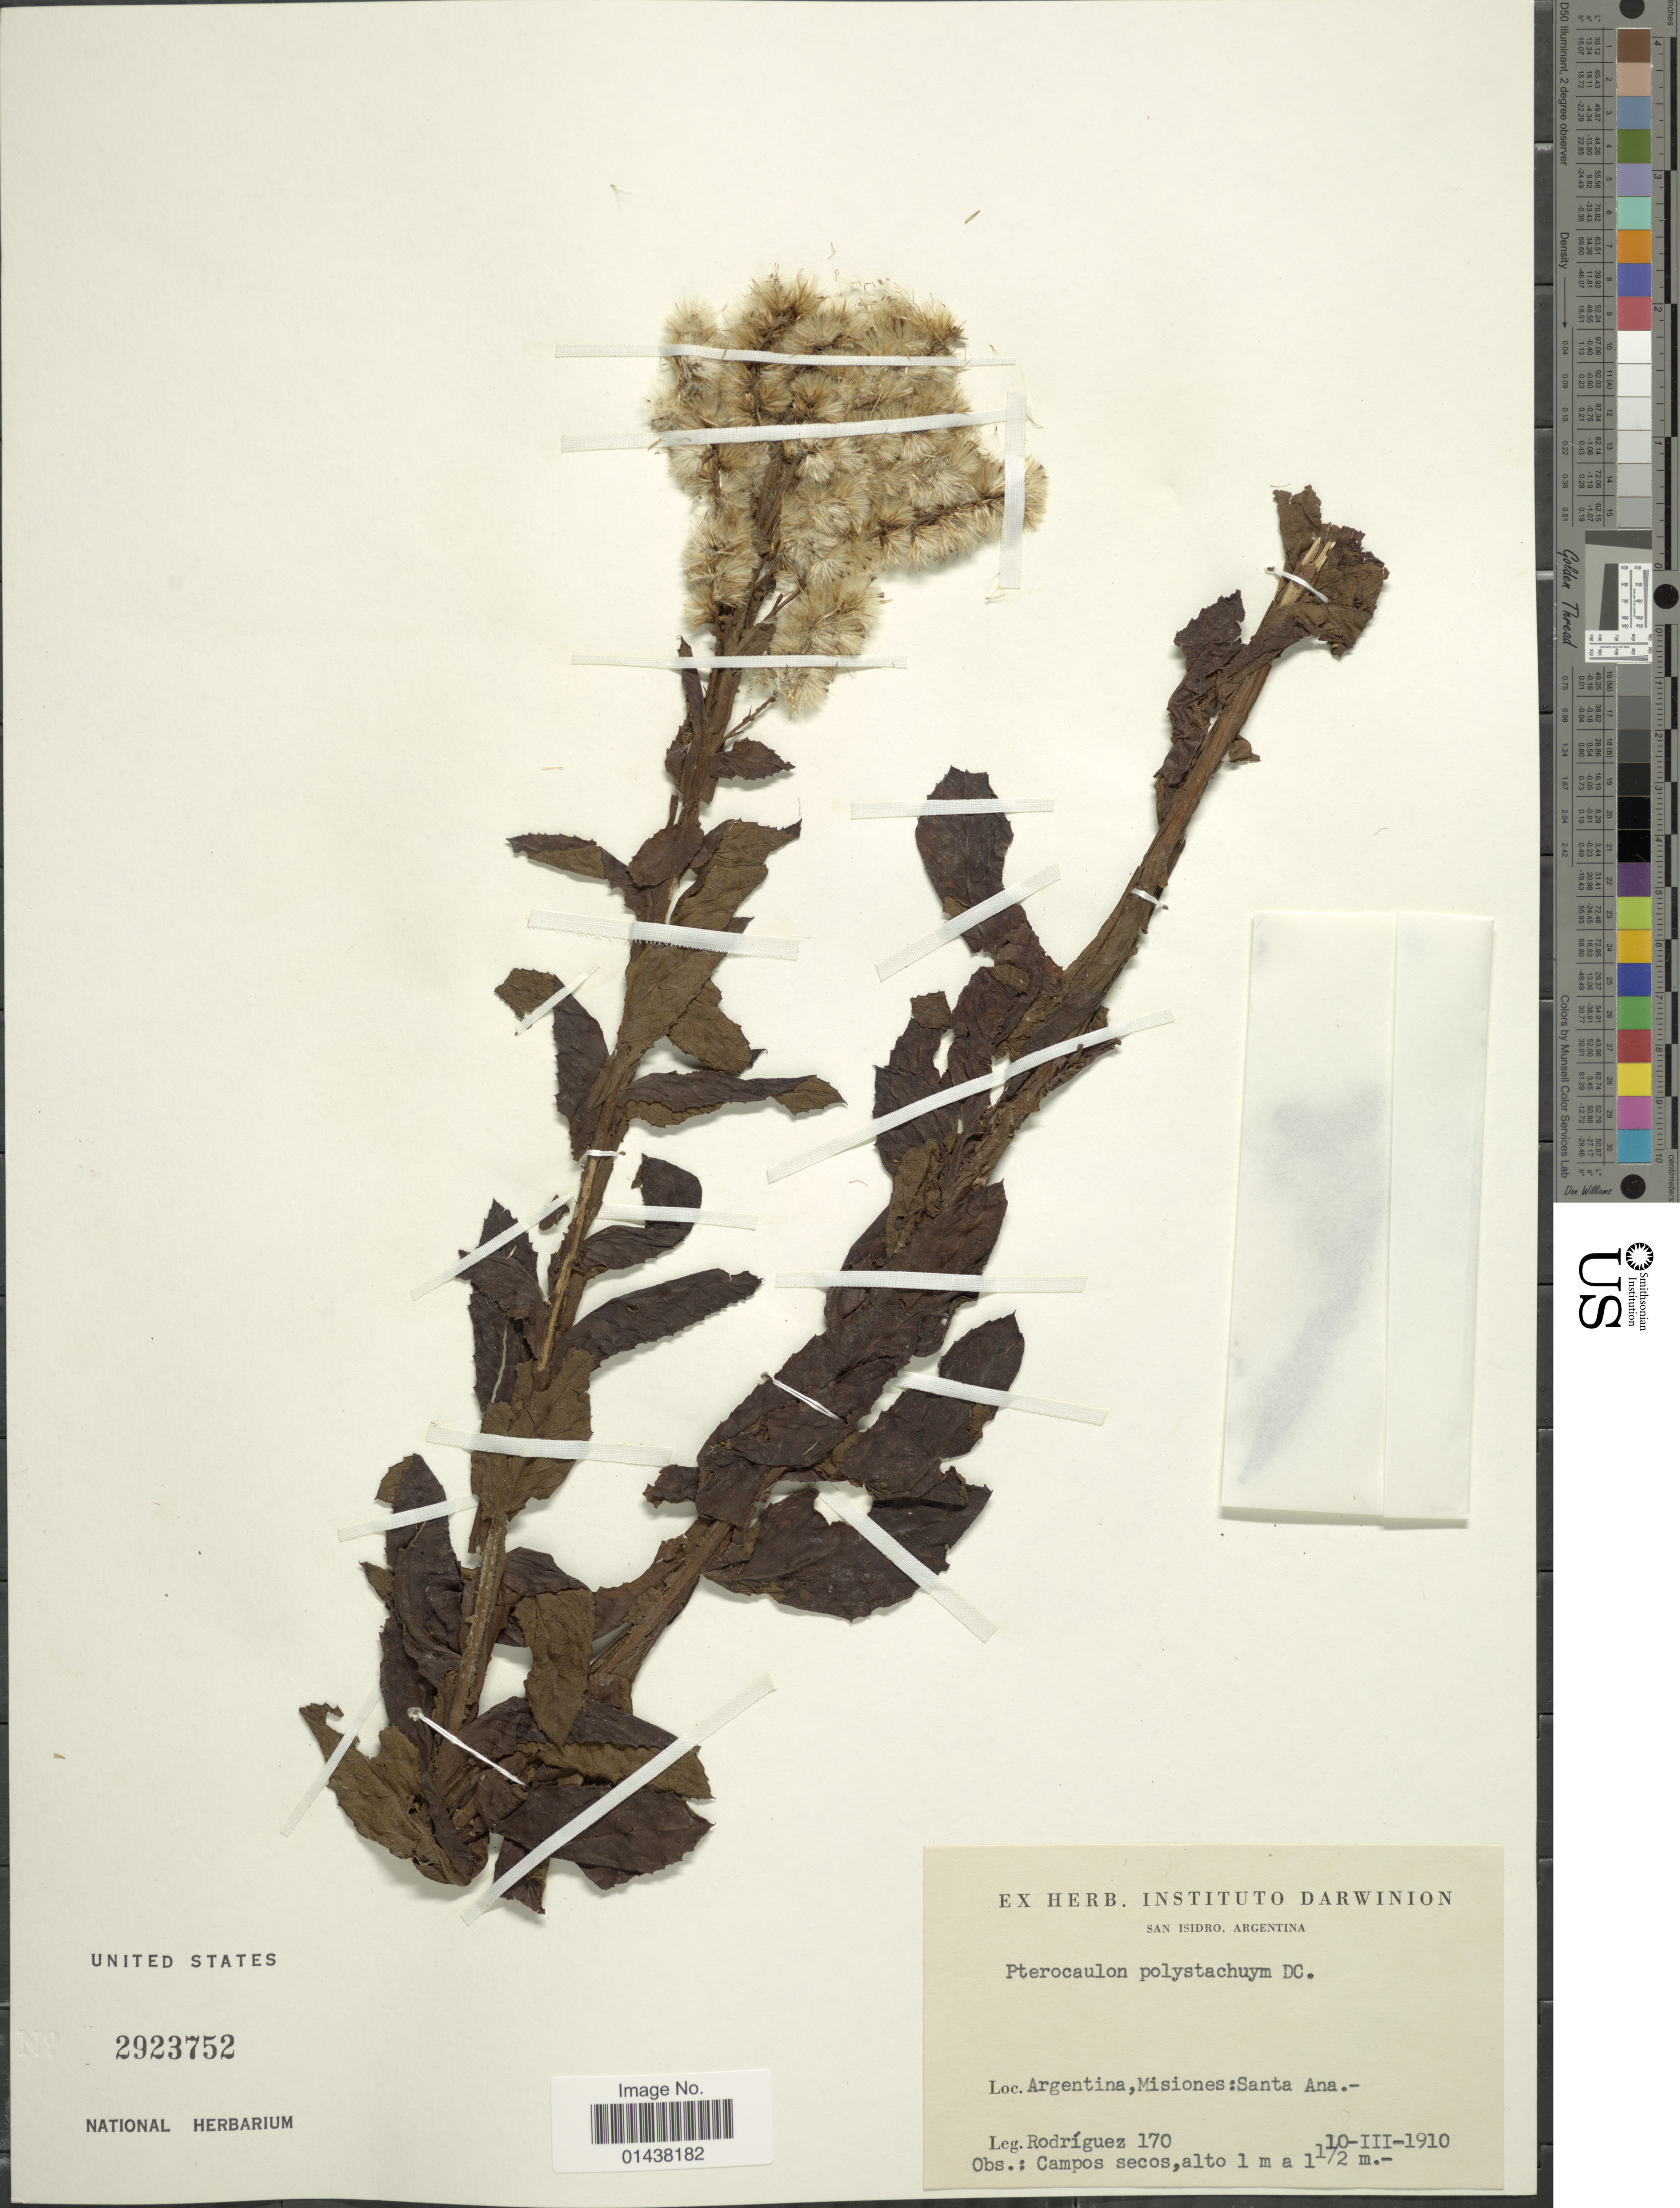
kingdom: Plantae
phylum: Tracheophyta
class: Magnoliopsida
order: Asterales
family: Asteraceae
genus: Pterocaulon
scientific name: Pterocaulon polystachyum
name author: DC.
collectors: Rodriguez, --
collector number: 170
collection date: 1910-03-10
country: Argentina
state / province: Misiones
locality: Santa Ana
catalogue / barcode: US 2923752